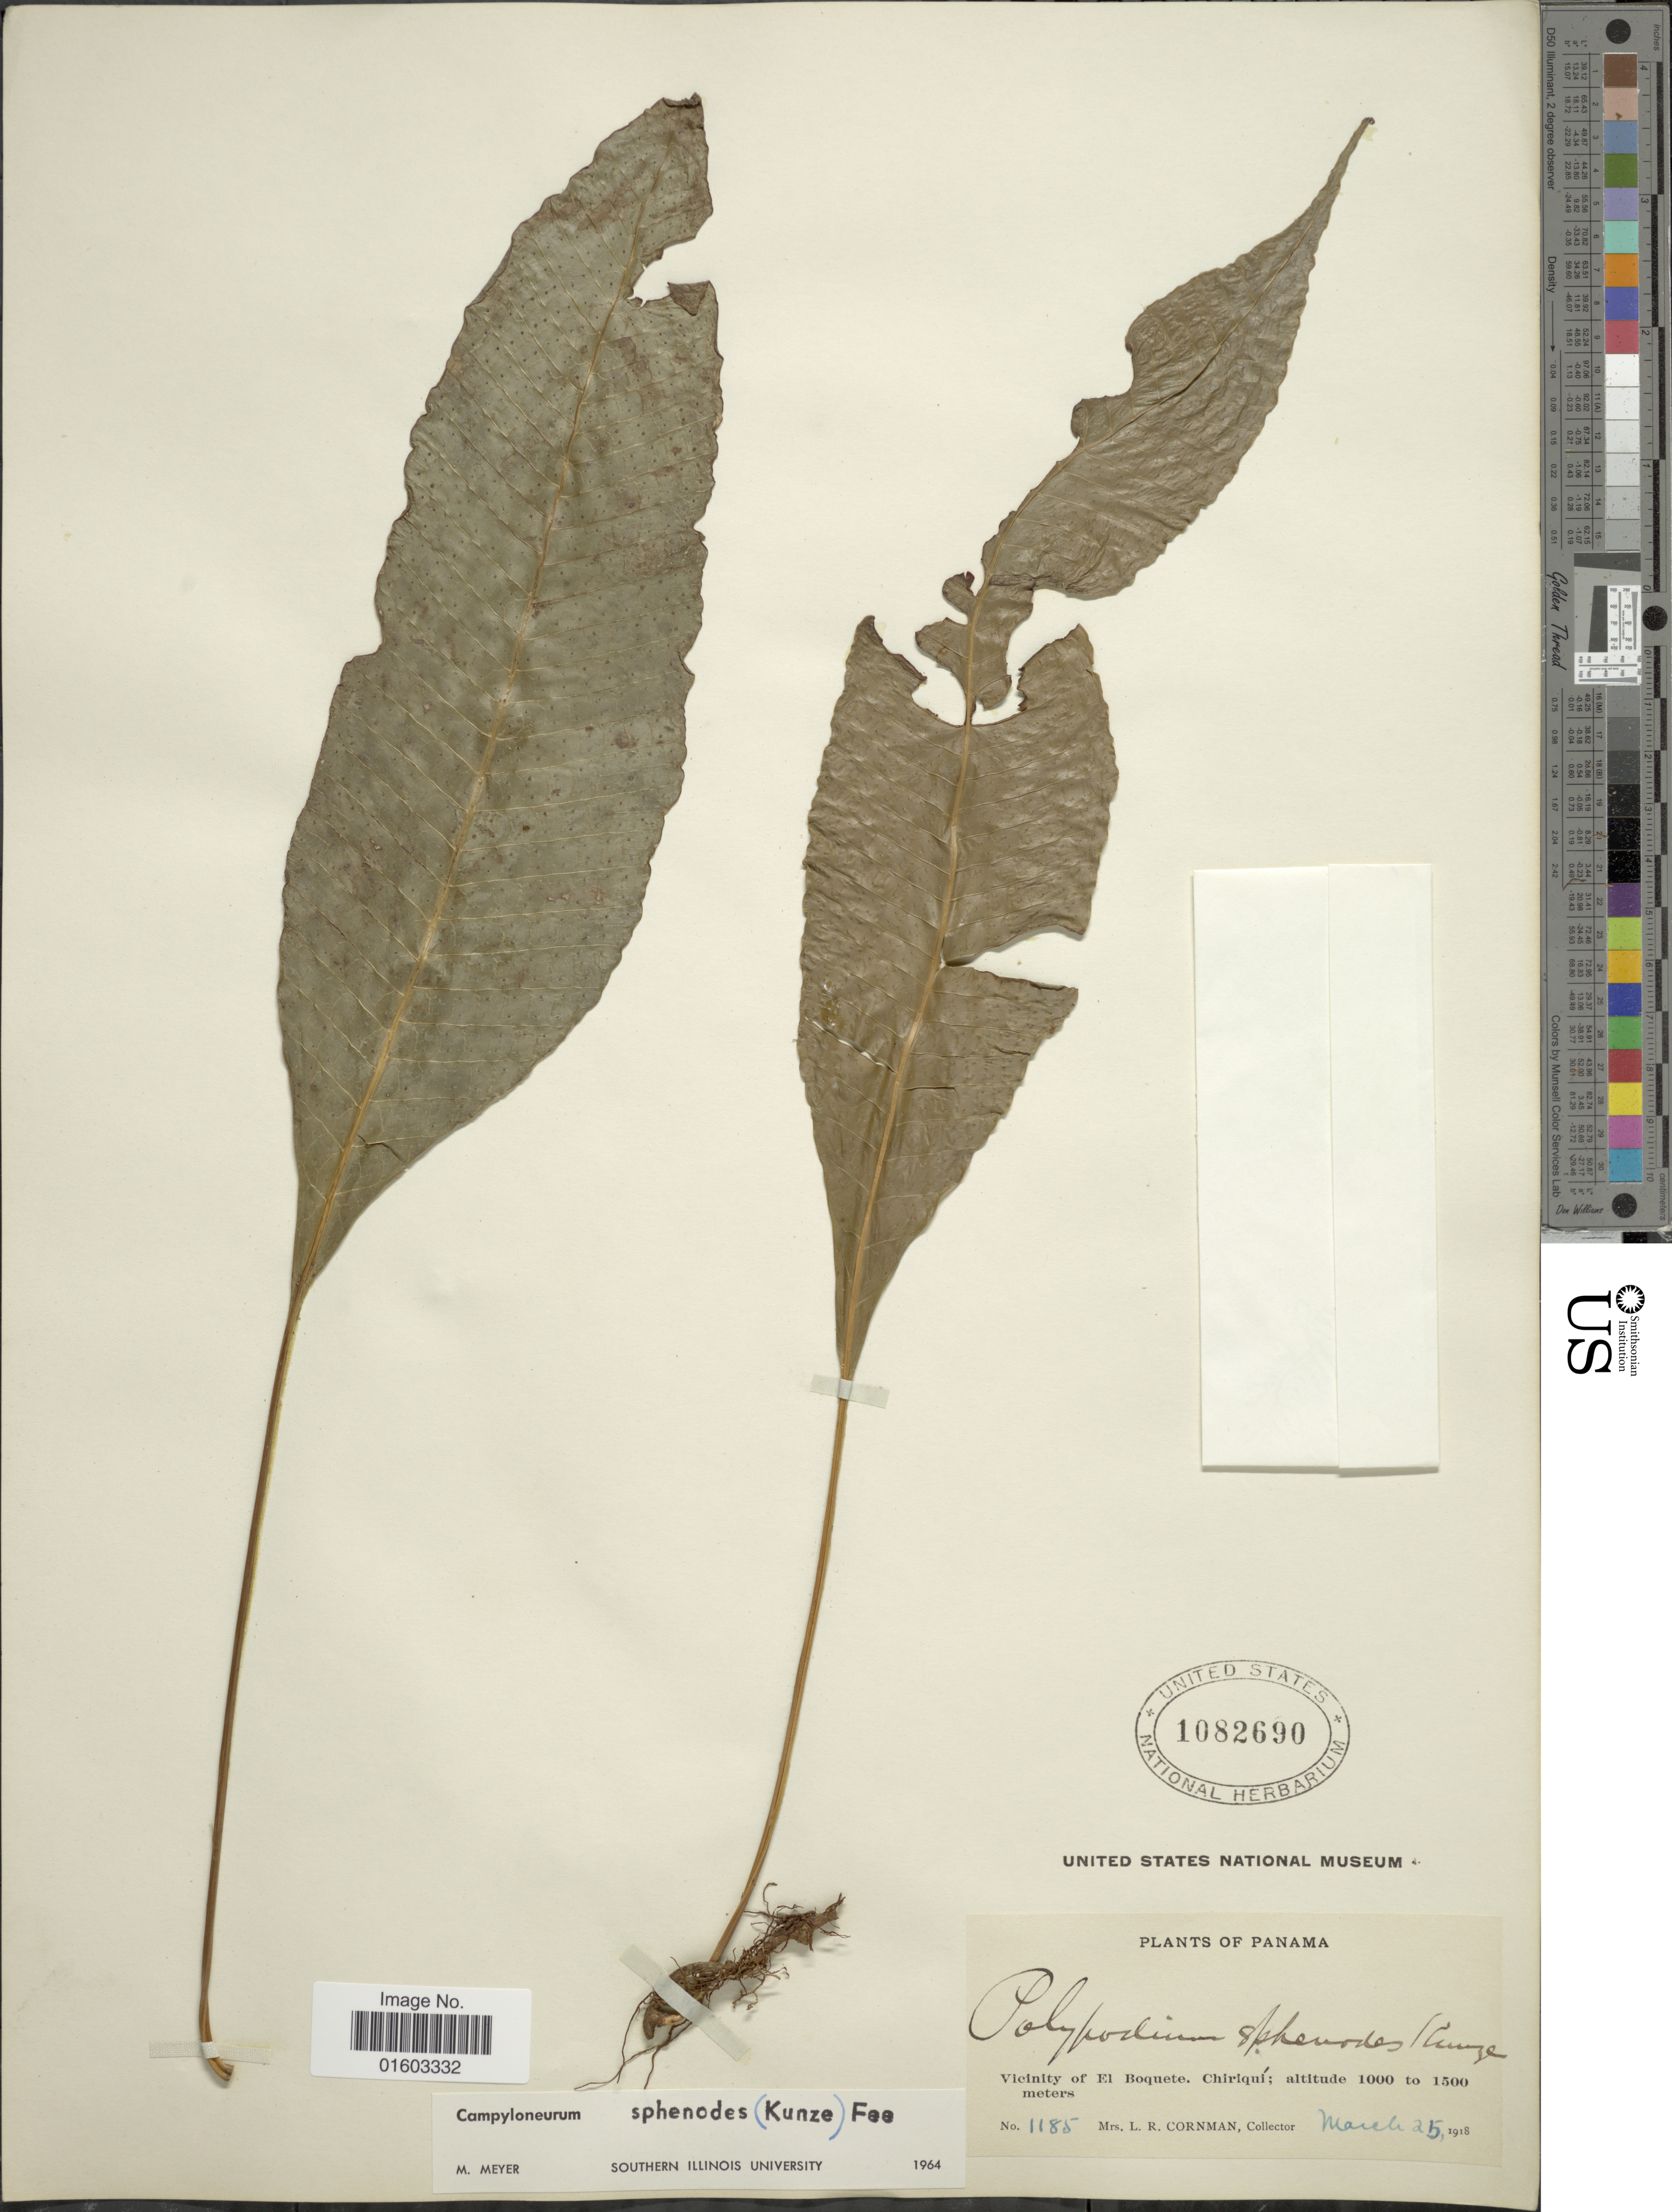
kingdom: Plantae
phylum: Tracheophyta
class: Polypodiopsida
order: Polypodiales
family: Polypodiaceae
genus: Campyloneurum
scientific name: Campyloneurum wercklei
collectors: L. Cornman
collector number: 1185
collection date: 1918-03-25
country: Panama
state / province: Chiriqui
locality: Vicinity of El Boquete, Chiriqui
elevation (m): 1000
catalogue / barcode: US 1082690